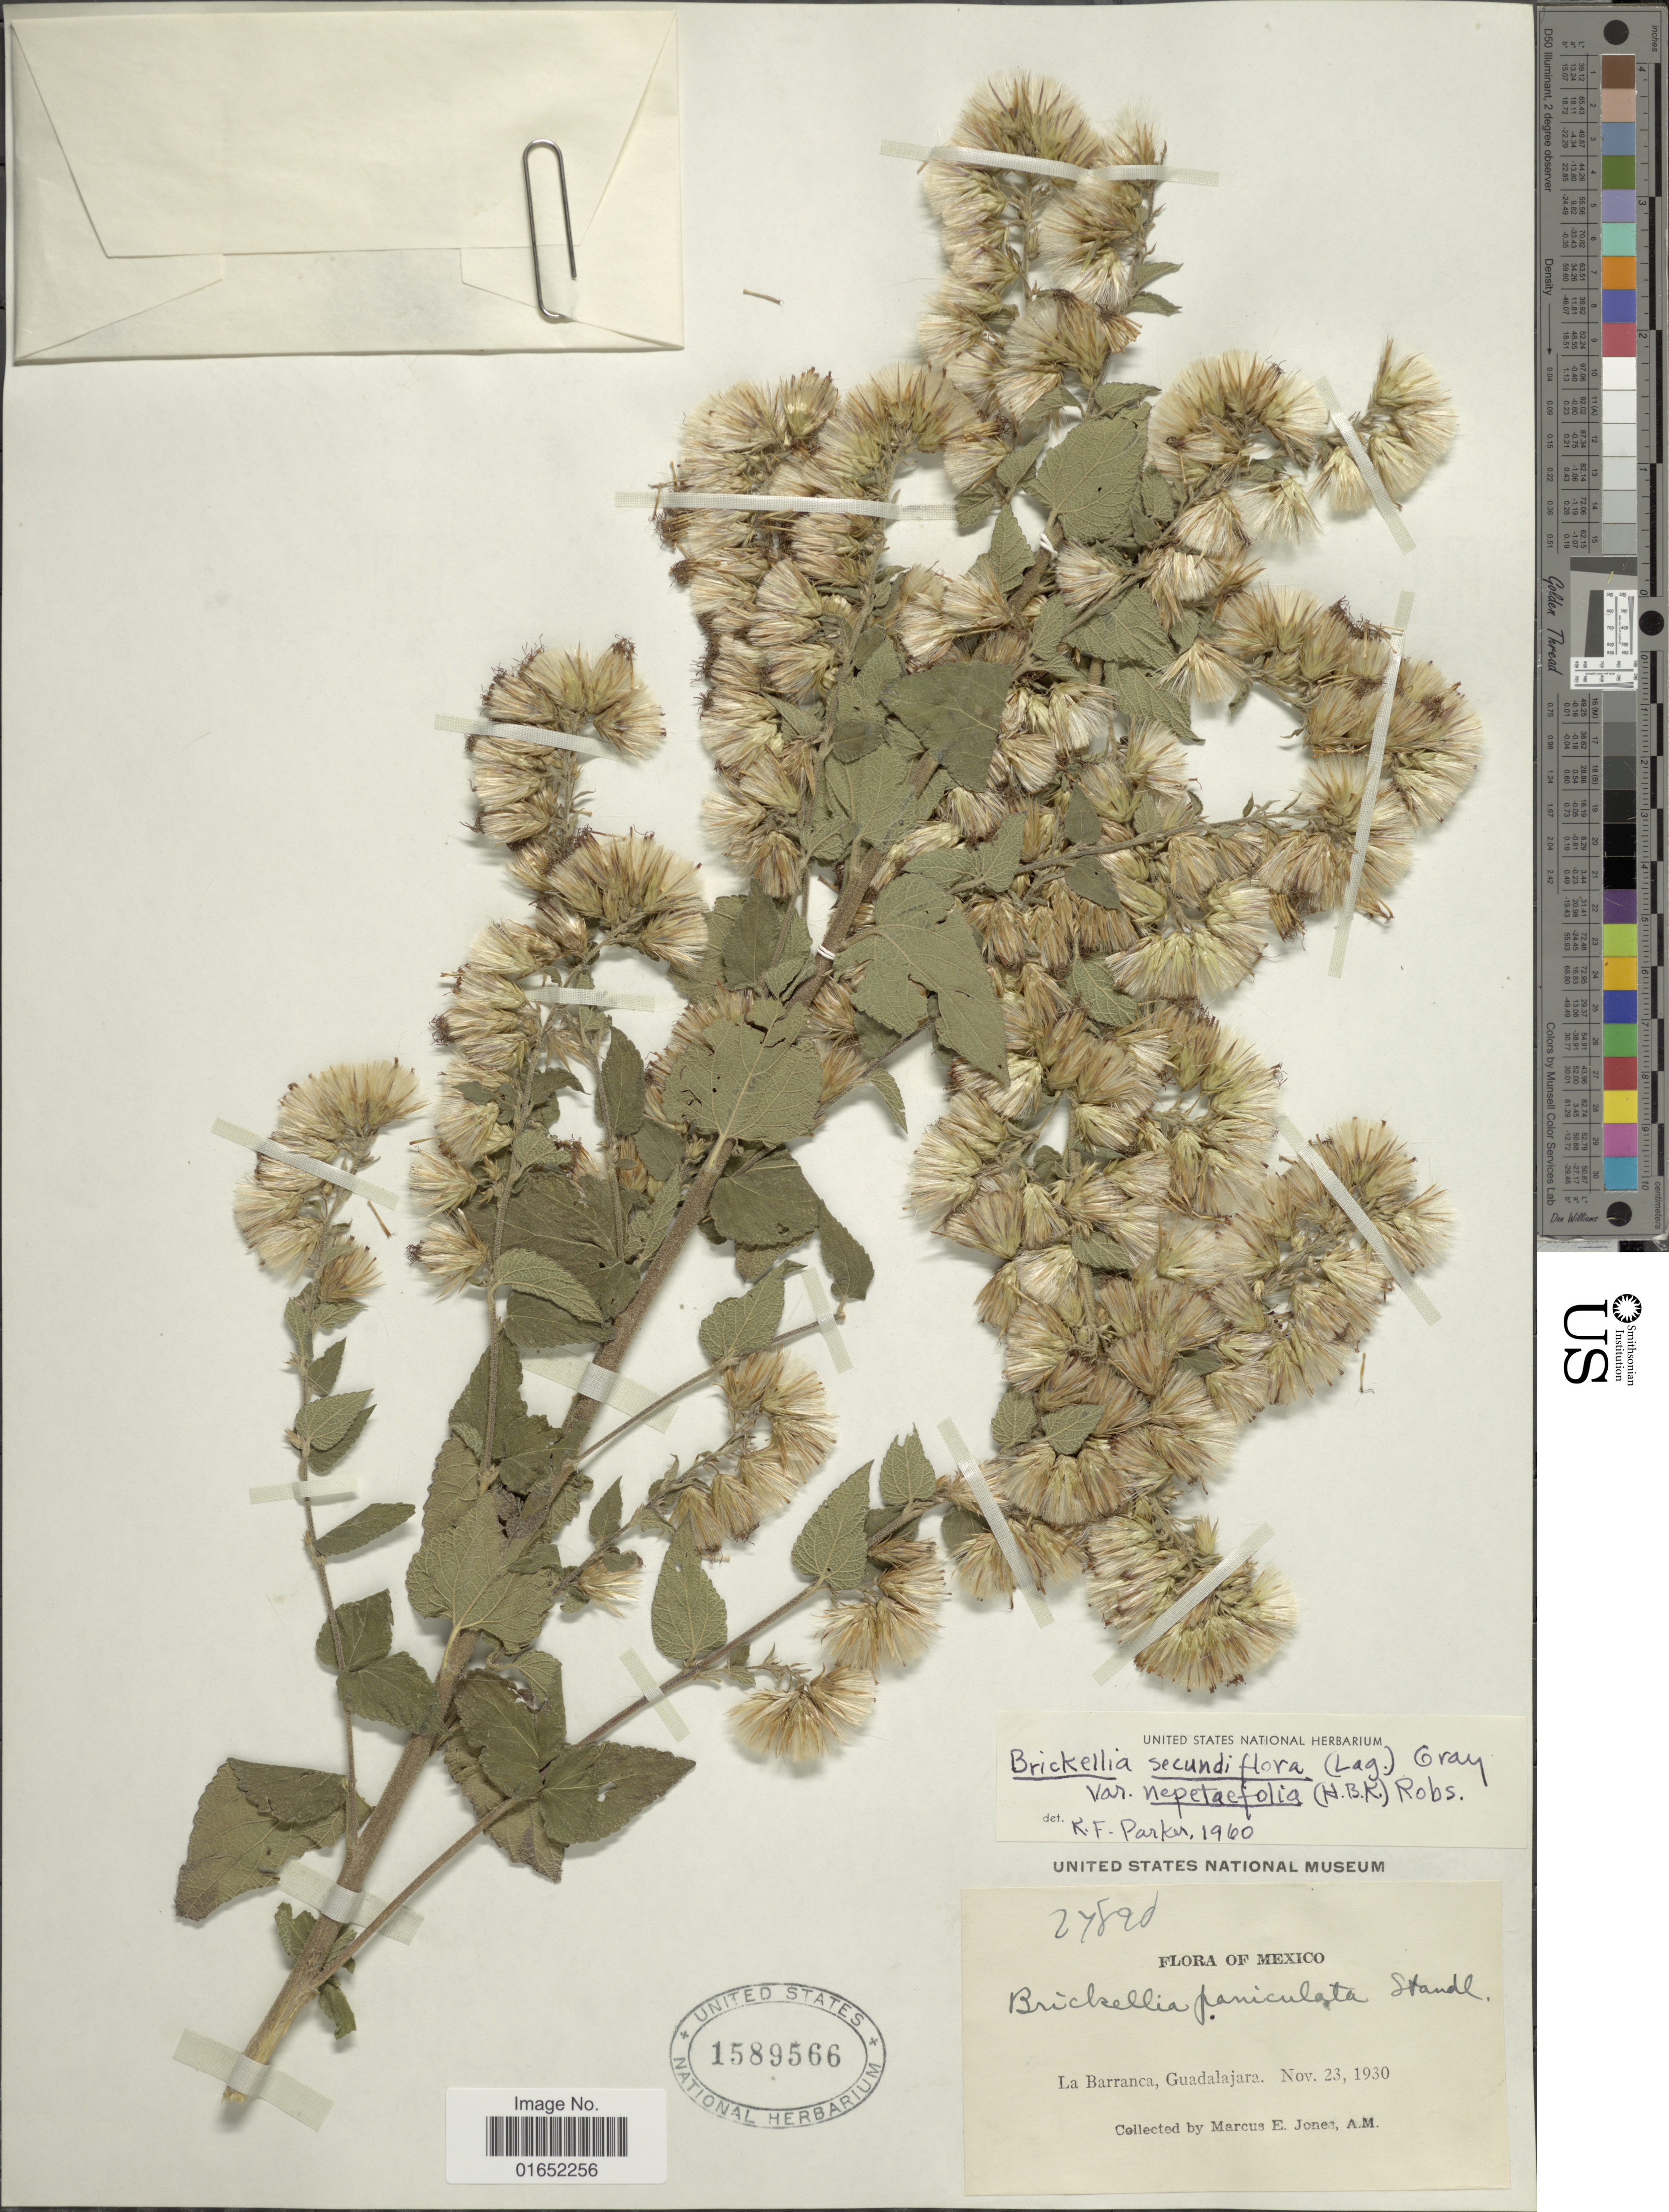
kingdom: Plantae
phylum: Tracheophyta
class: Magnoliopsida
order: Asterales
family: Asteraceae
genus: Brickellia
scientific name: Brickellia secundiflora var. nepetifolia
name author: (Kunth) B.L. Rob.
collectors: M. E. Jones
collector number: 27890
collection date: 1930-11-23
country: Mexico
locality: La Barranca, Guadalajara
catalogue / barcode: US 1589566